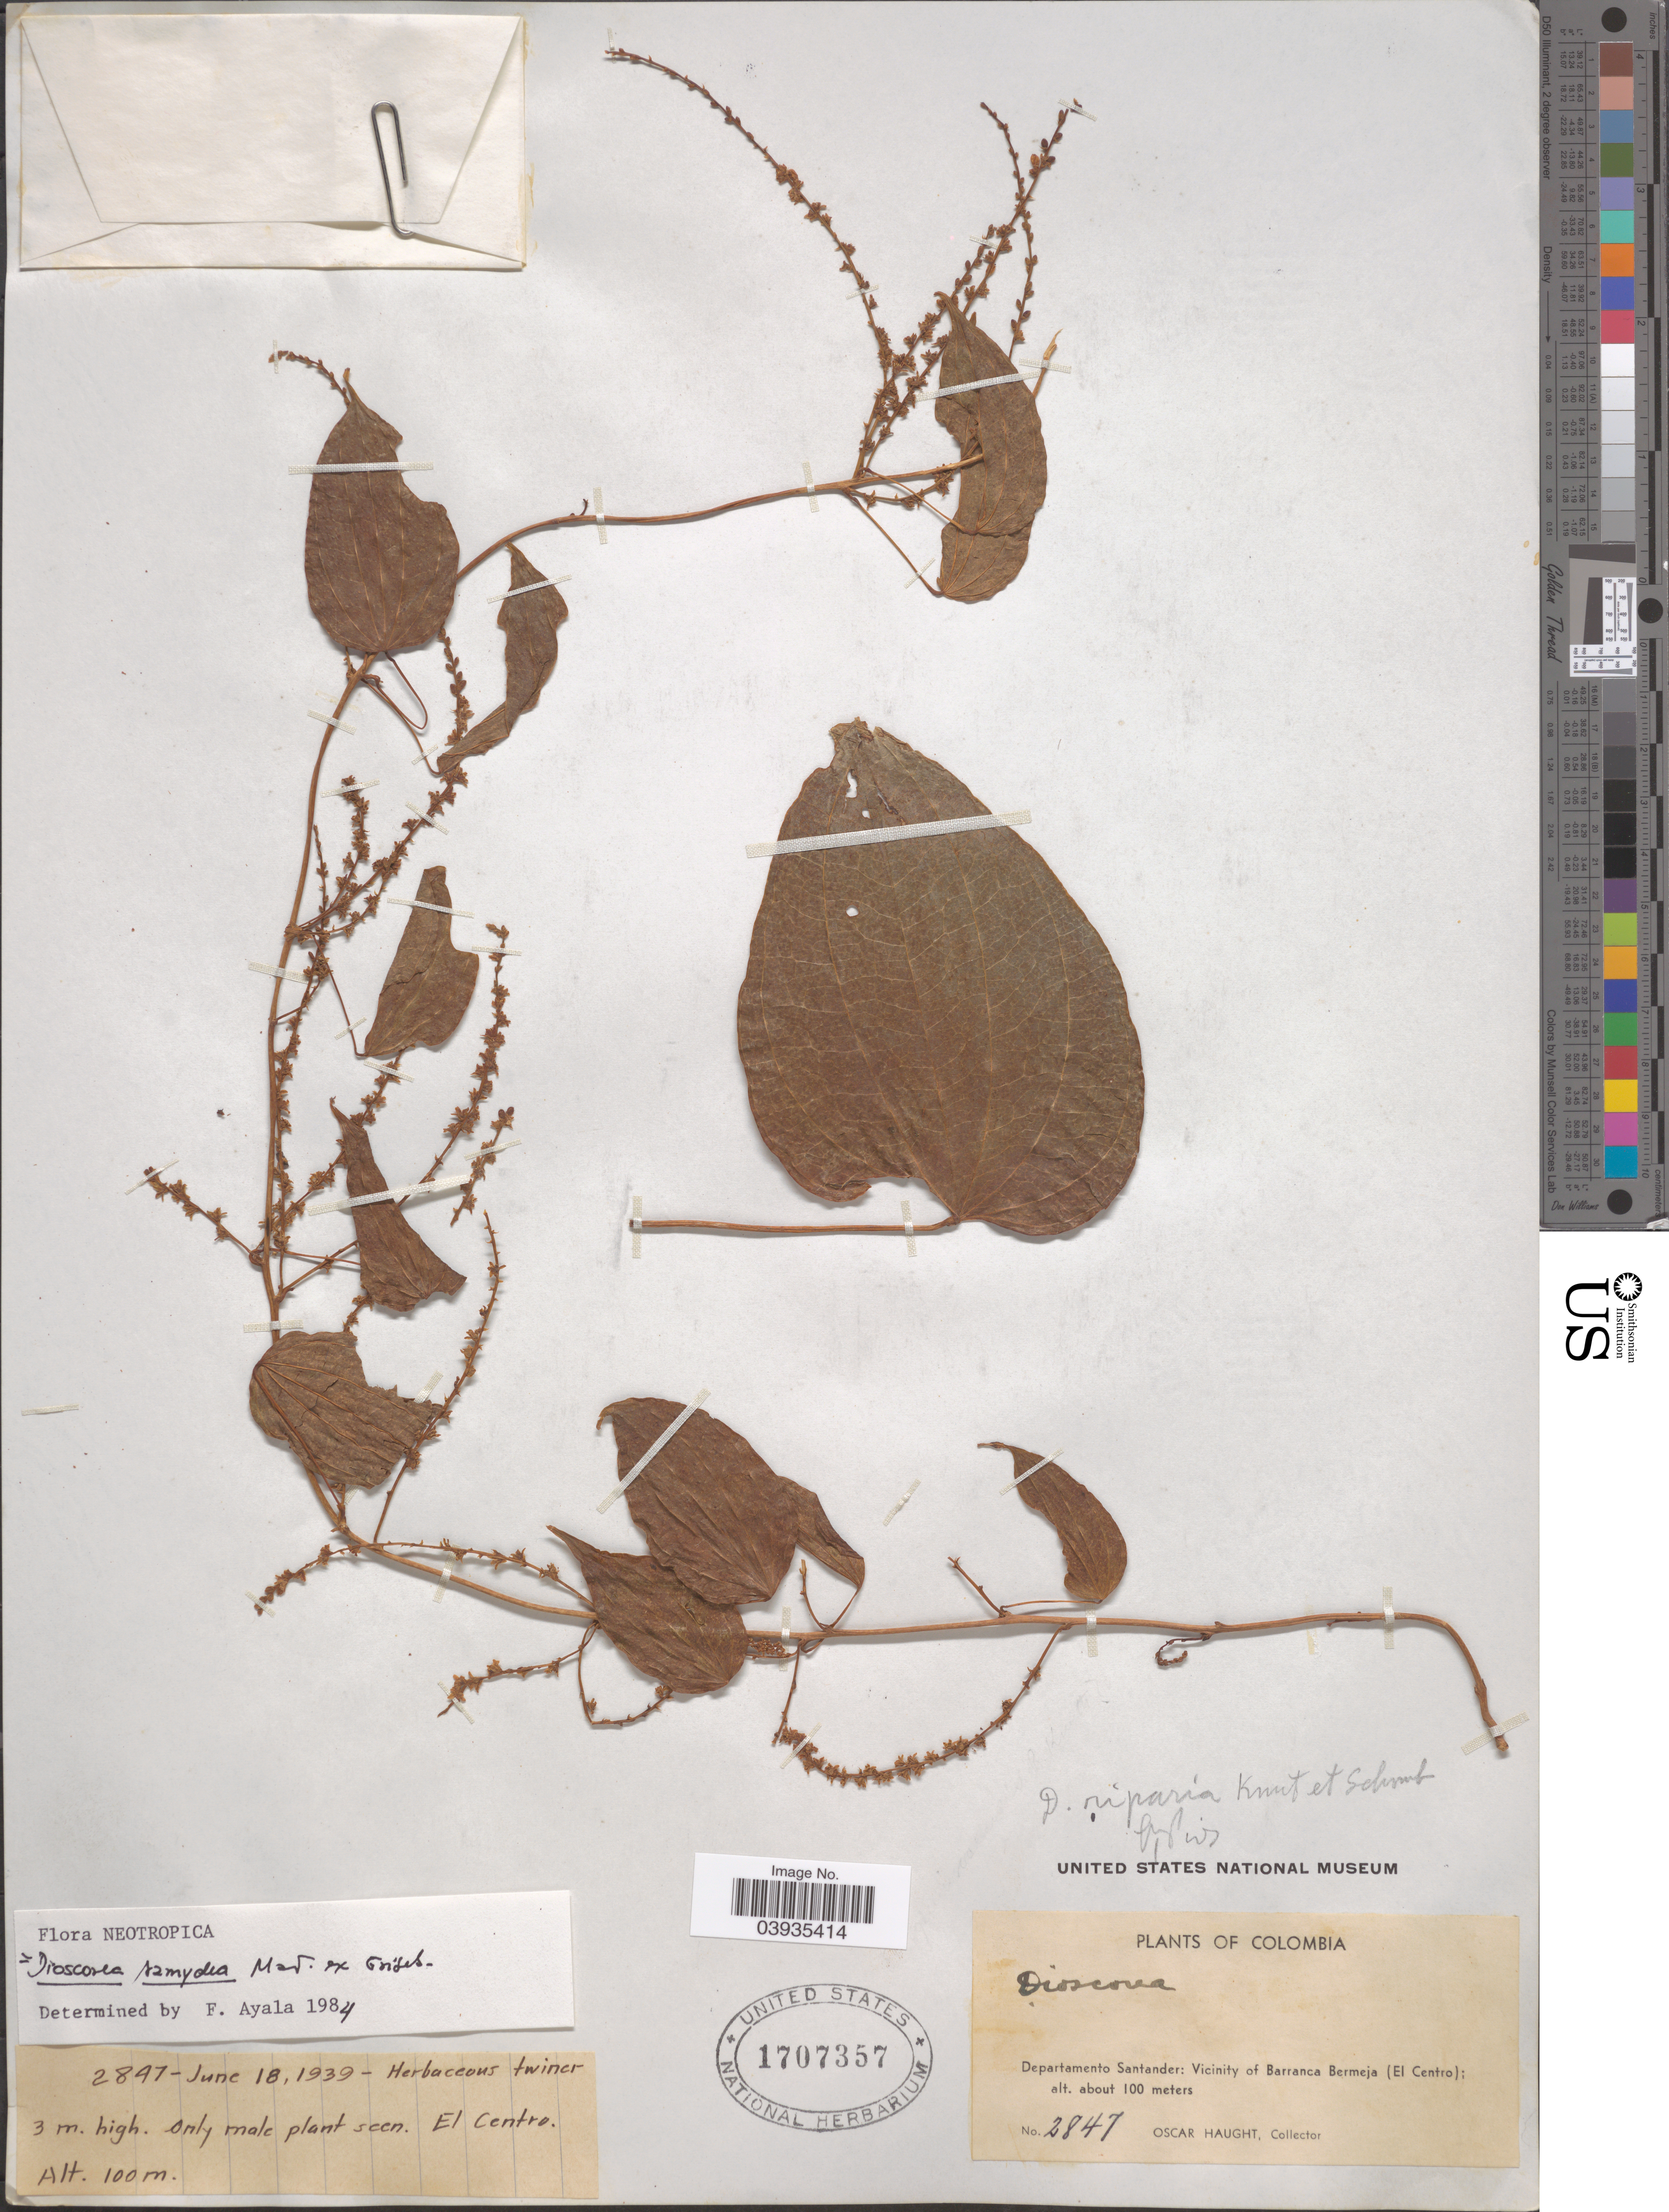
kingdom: Plantae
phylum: Tracheophyta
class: Liliopsida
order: Dioscoreales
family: Dioscoreaceae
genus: Dioscorea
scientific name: Dioscorea samydea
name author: Griseb.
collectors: O. L. Haught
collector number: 2847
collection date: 1939-06-18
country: Colombia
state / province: Santander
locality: Departamento Santander: Vicinity of Barranca Bermeja (El Centro).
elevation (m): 100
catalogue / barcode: US 1707357